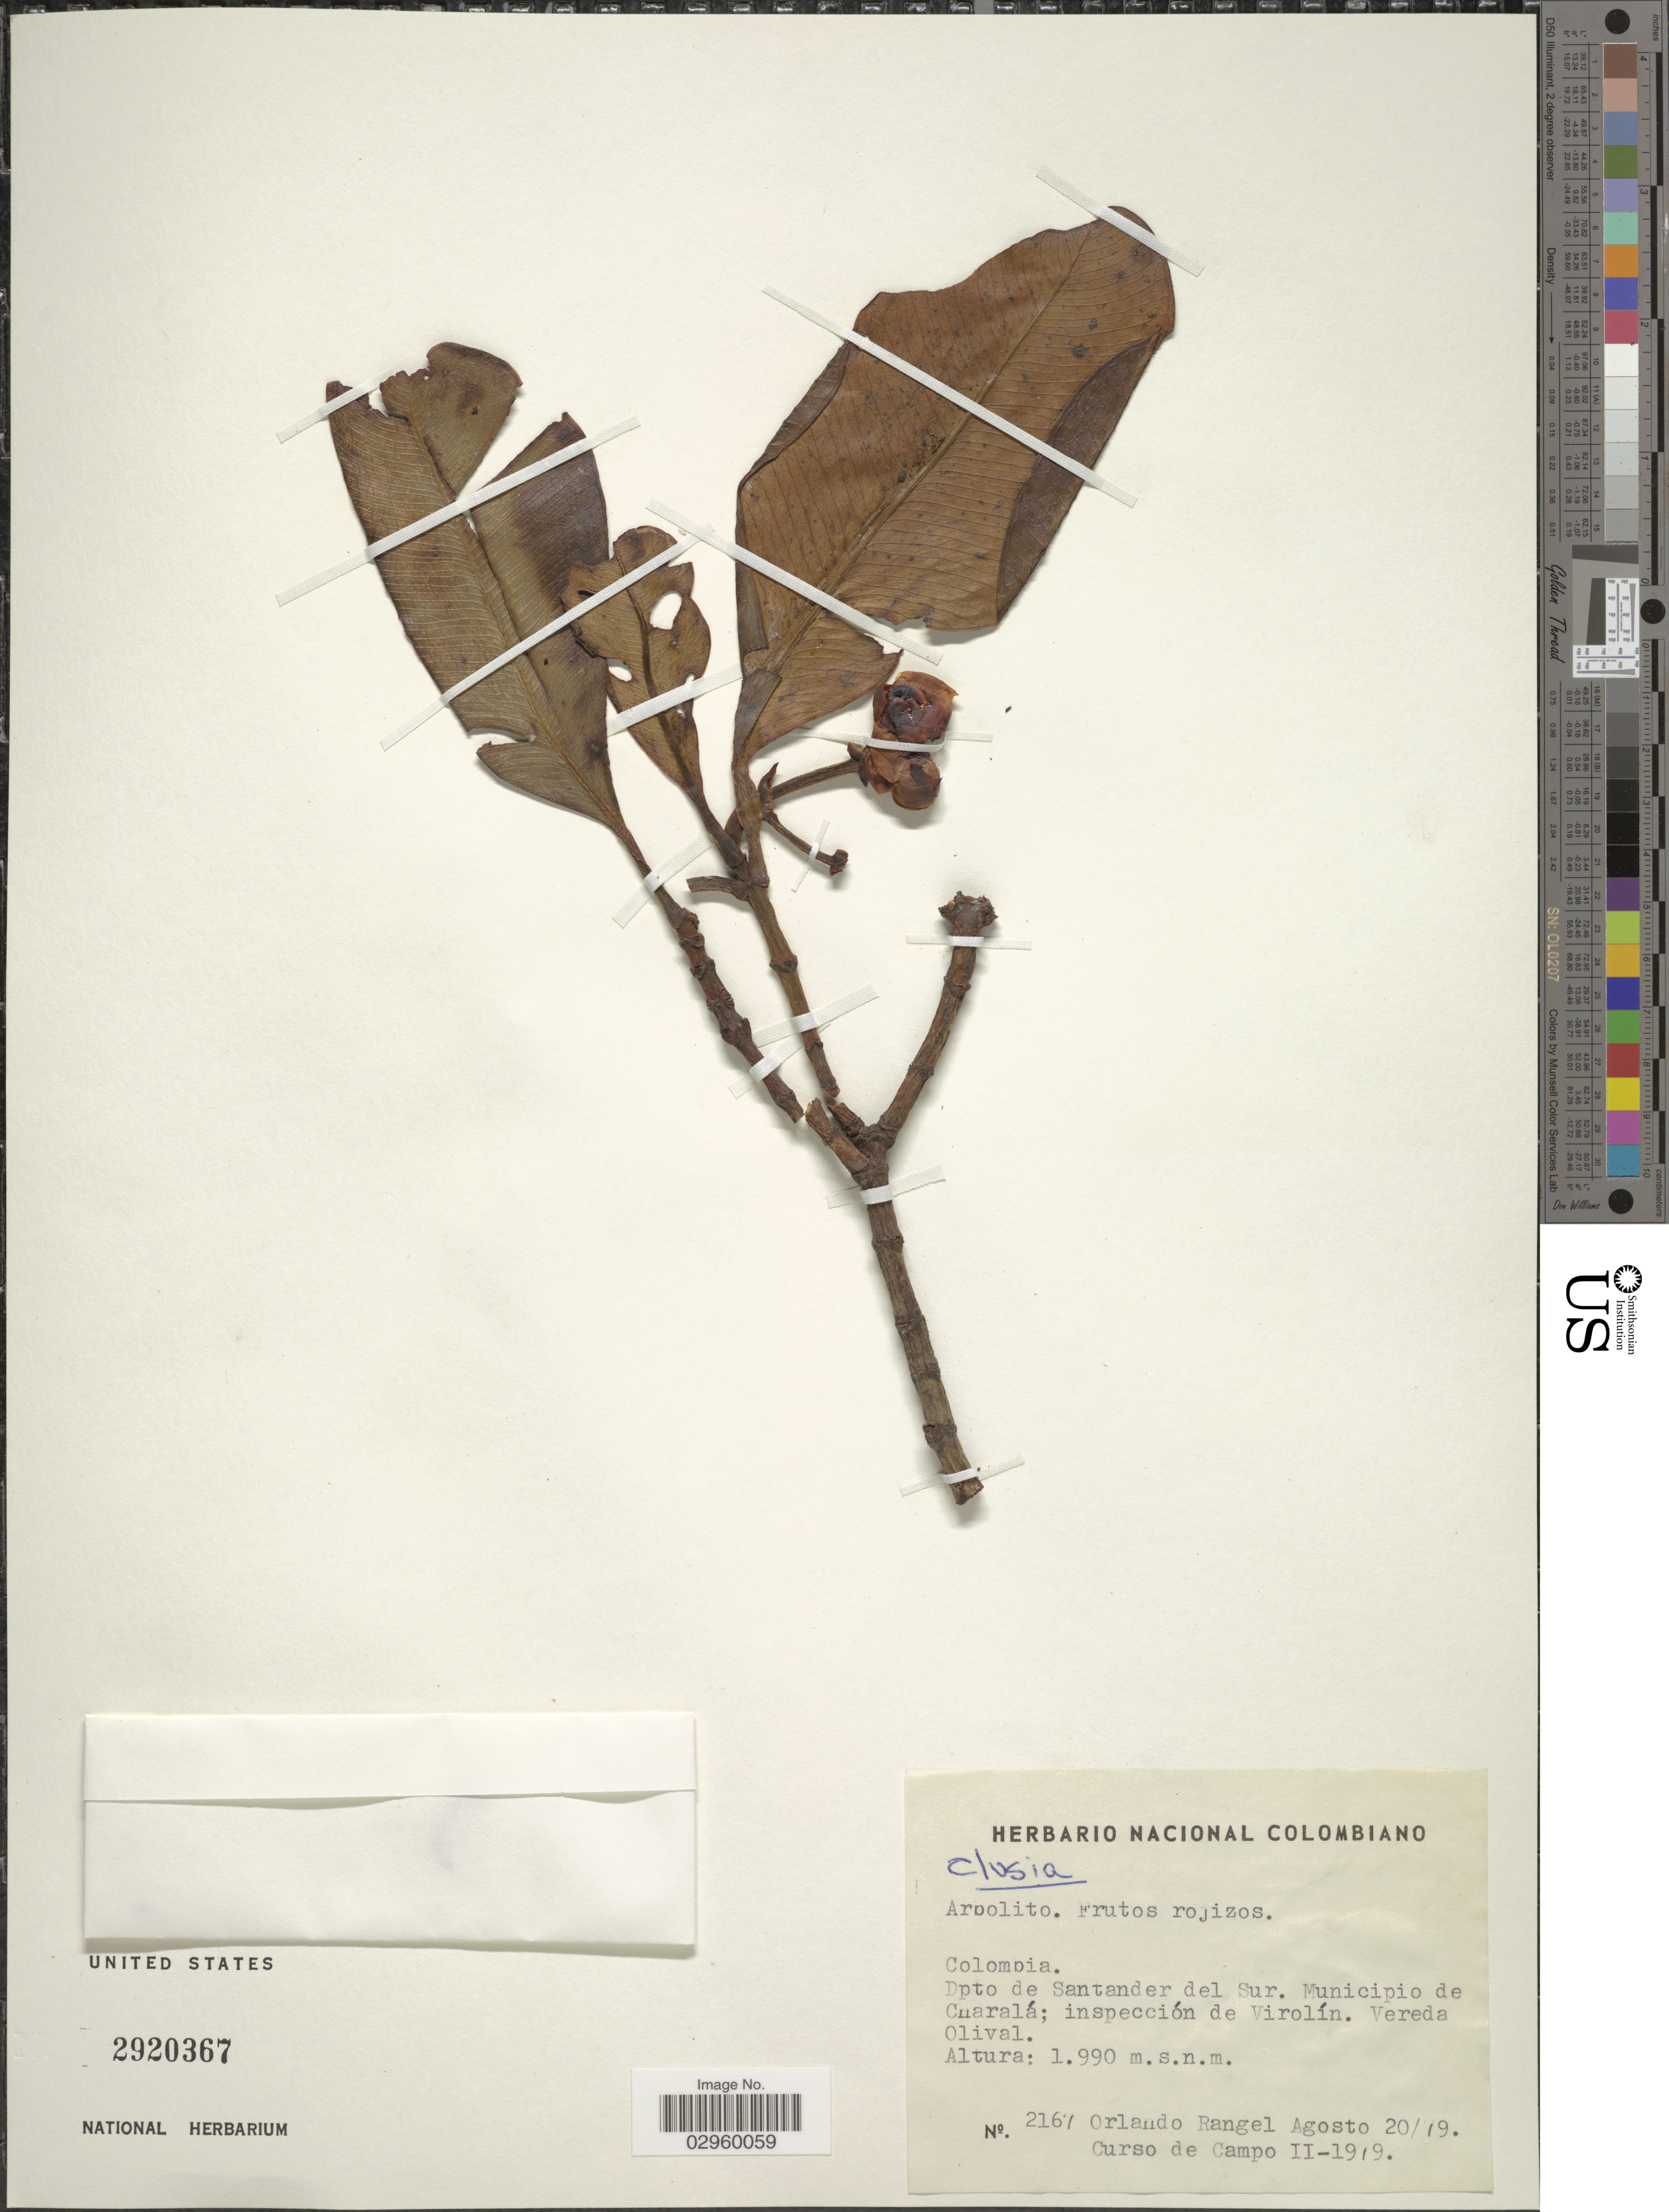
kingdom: Plantae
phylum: Tracheophyta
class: Magnoliopsida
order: Malpighiales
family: Clusiaceae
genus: Clusia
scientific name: Clusia sp.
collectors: O. Rangel & Curso de Campo 2-1979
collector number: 2167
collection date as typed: Transcribed d/m/y: 20/8/79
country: Colombia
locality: Dpto de Santander del Sur., Municipio de Charalá; inspección de Virolín, Vereda Olival.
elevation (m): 1990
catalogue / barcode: US 2920367